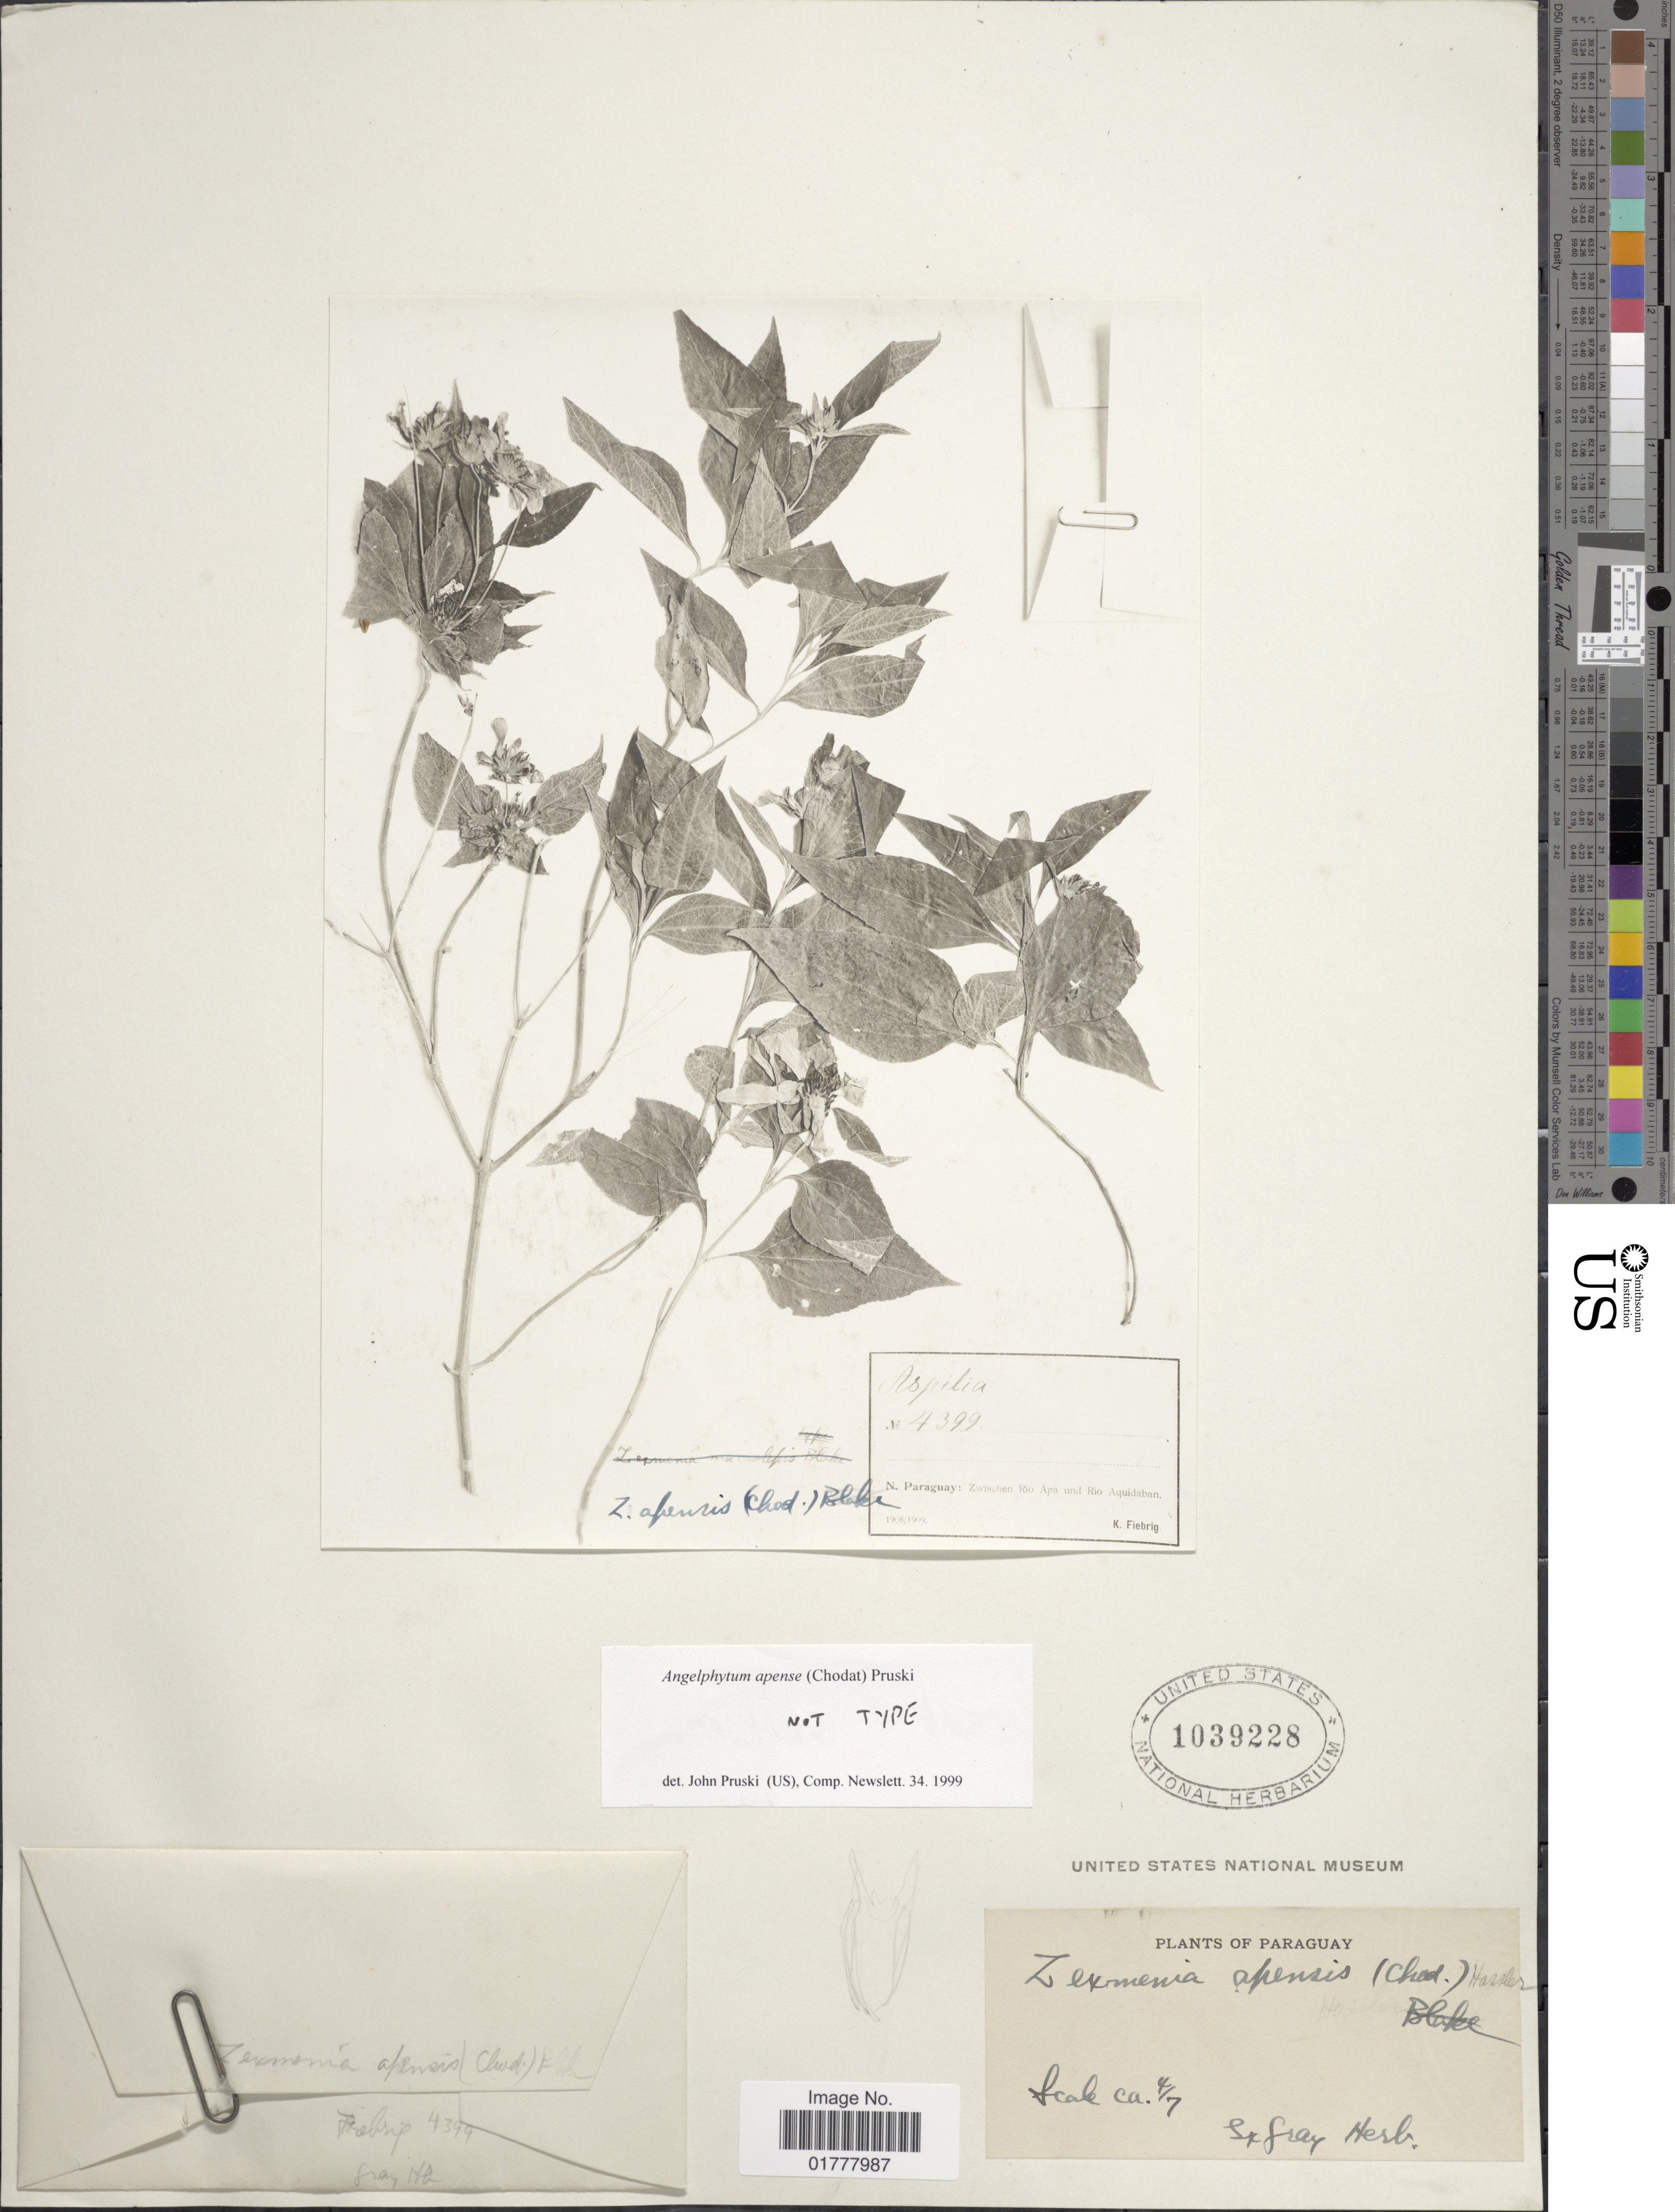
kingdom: Plantae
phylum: Tracheophyta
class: Magnoliopsida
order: Asterales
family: Asteraceae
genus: Angelphytum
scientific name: Angelphytum apensis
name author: (Chodat) Pruski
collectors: ex herb. Gray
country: Paraguay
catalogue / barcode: US 1039228